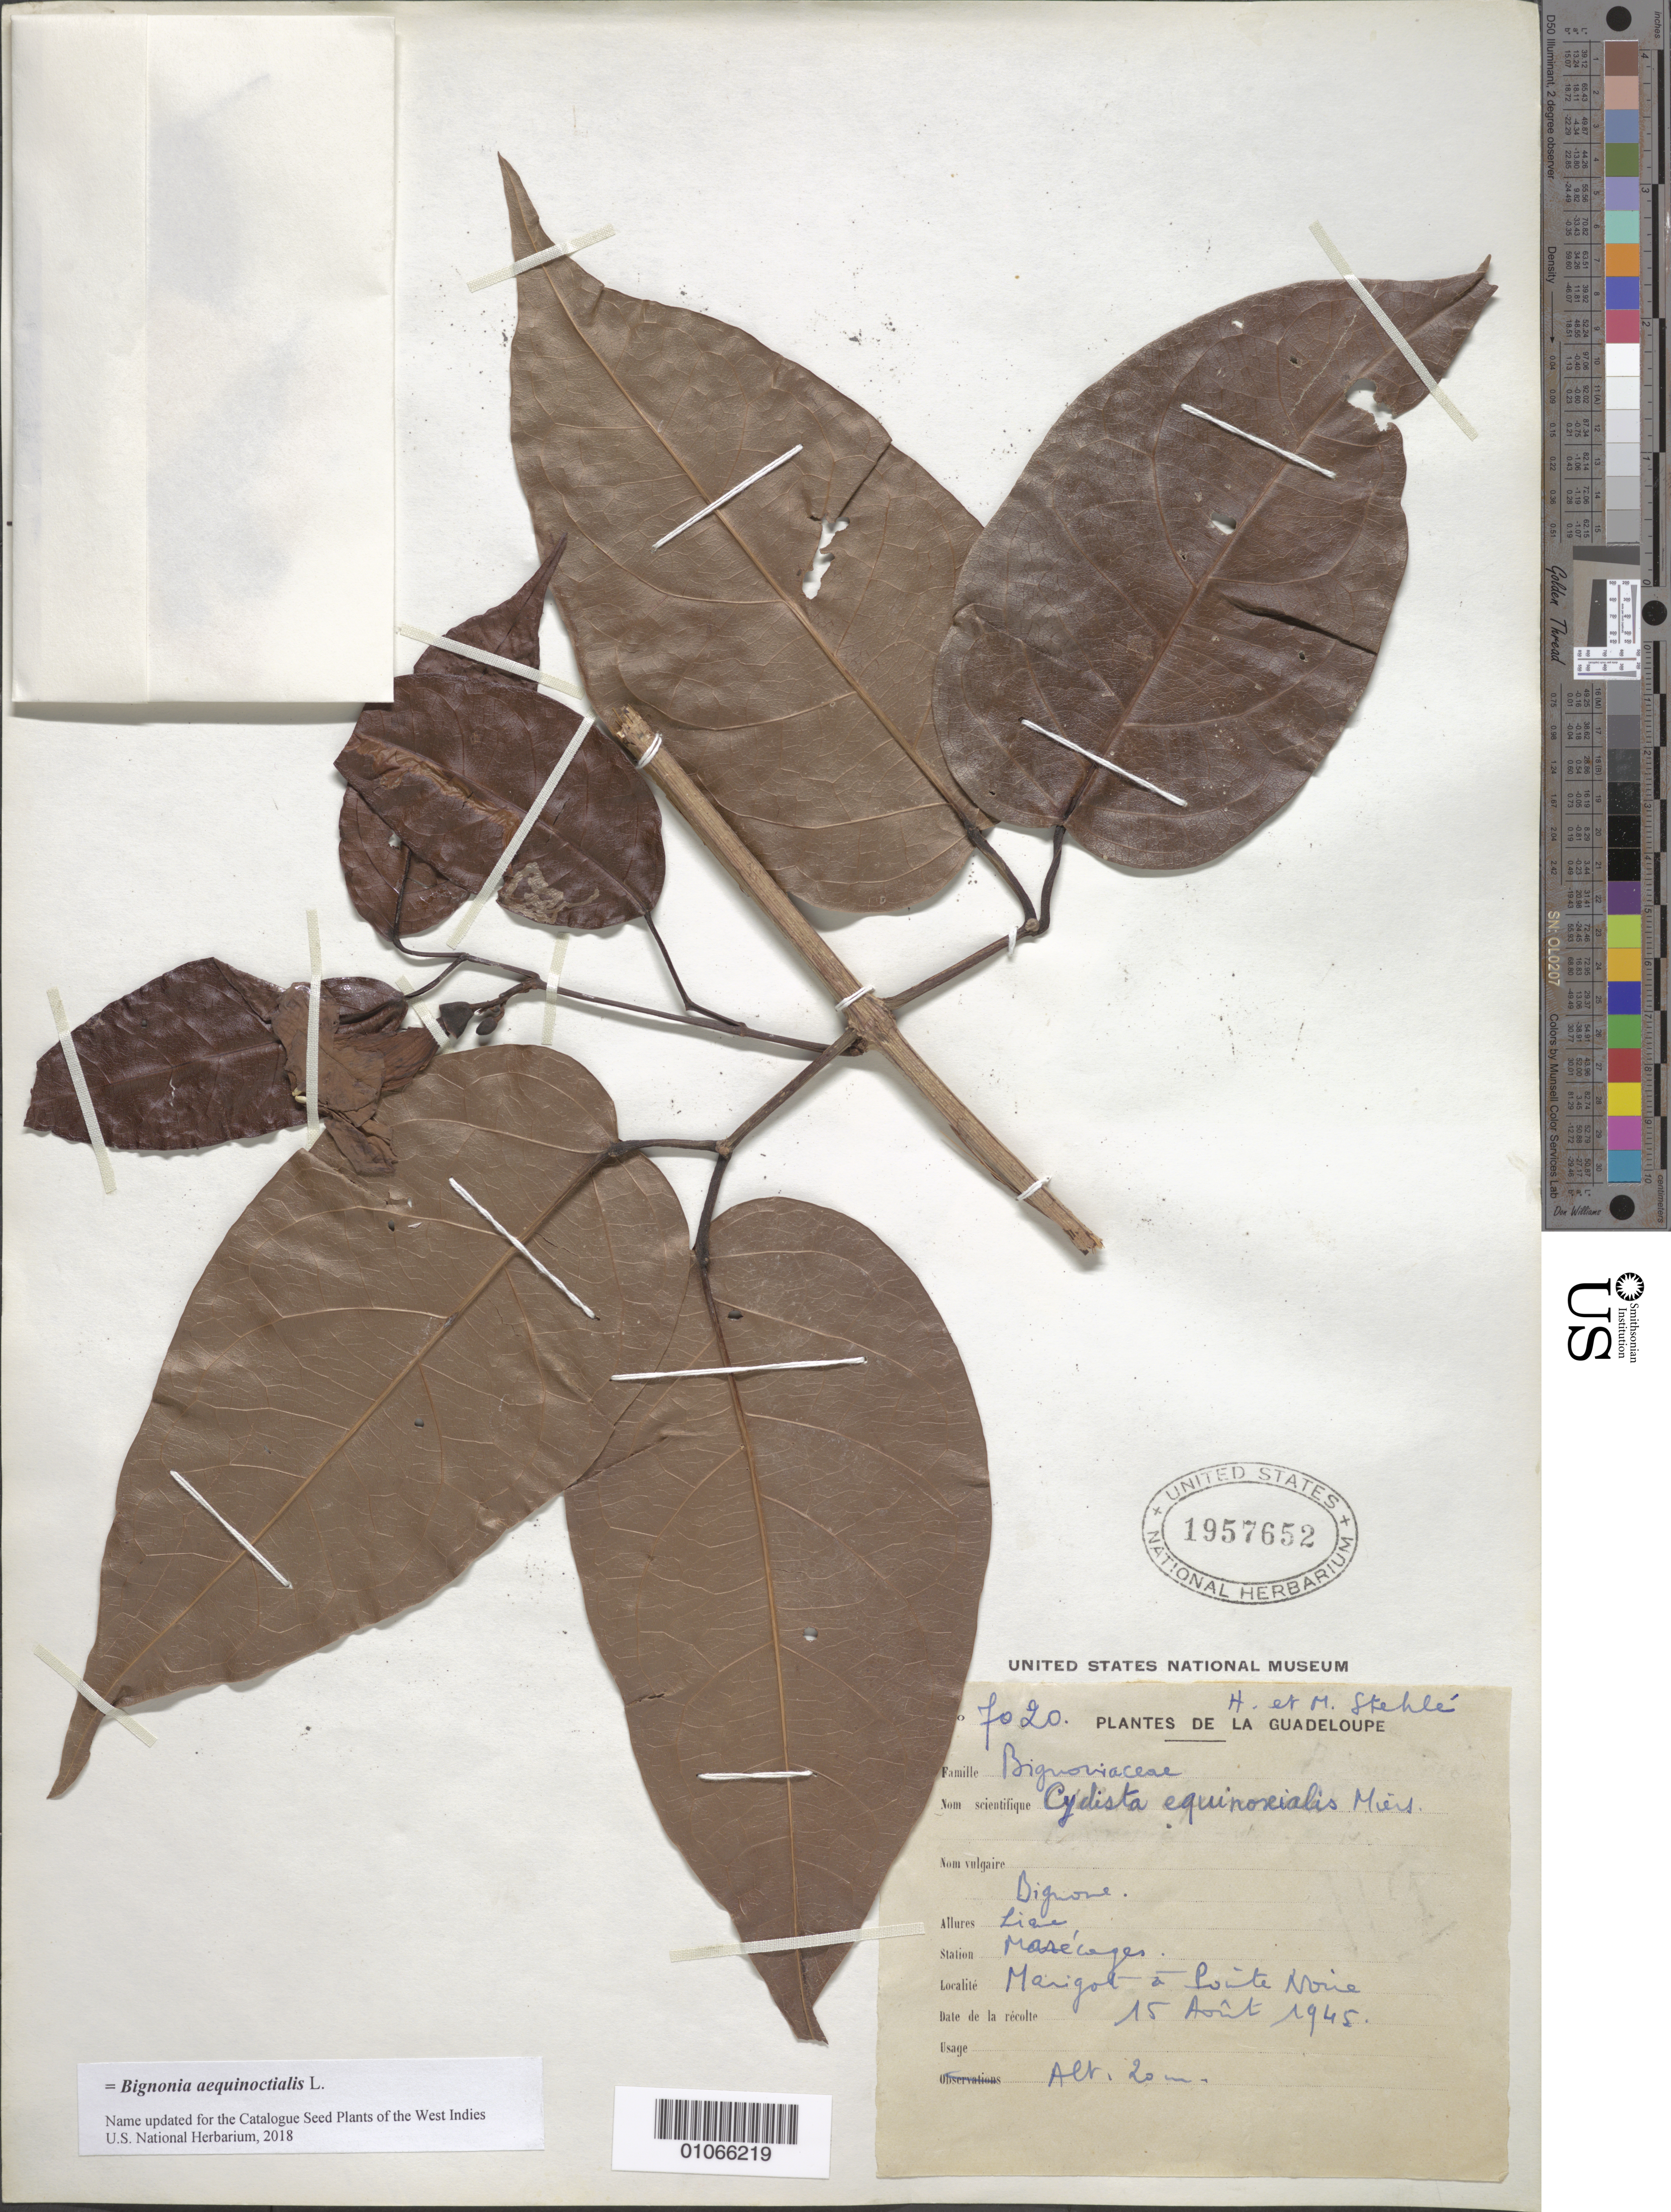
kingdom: Plantae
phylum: Tracheophyta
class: Magnoliopsida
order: Lamiales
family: Bignoniaceae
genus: Bignonia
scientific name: Bignonia aequinoctialis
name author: L.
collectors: H. Stehlé & M. Stehlé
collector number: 7020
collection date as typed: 15 Aug 1945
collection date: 1945-08-15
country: Guadeloupe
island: Basse Terre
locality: Marigot á Pointe Noire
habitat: Marécages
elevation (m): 20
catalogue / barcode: US 1957652